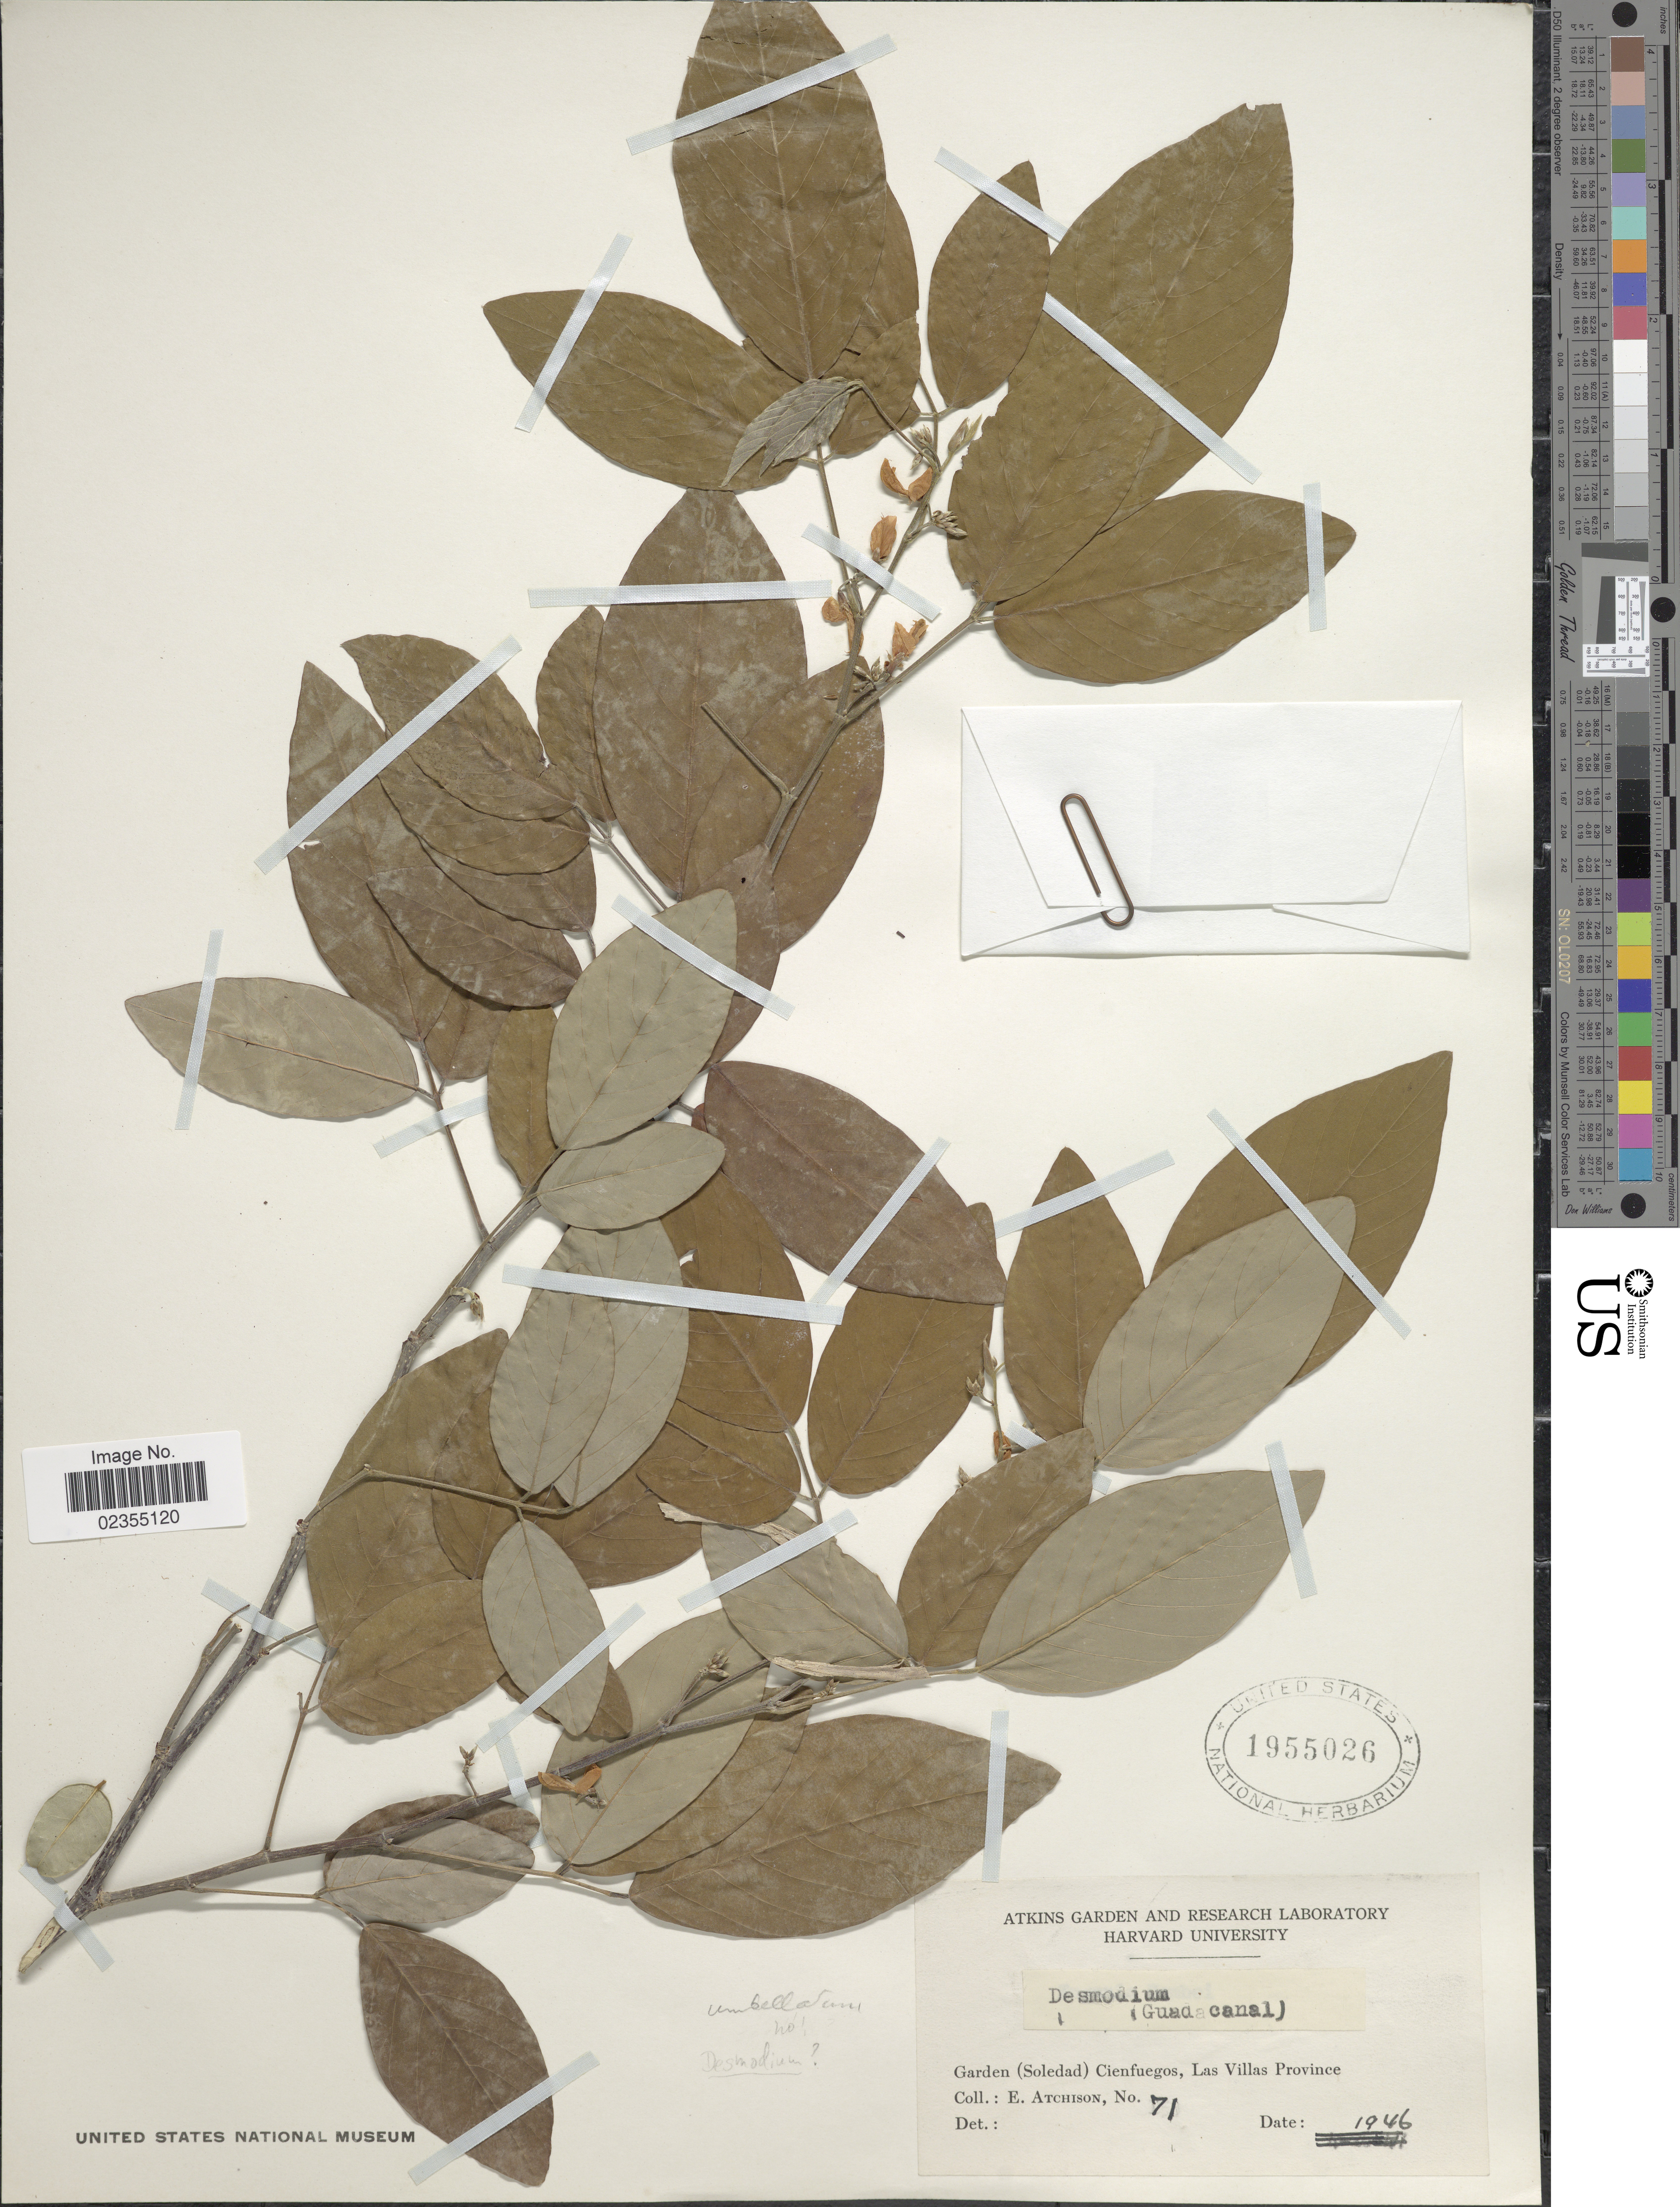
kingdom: Plantae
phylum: Tracheophyta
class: Magnoliopsida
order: Fabales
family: Fabaceae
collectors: E. Atchison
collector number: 71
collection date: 1946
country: Cuba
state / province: Las Villas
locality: Garden (Soledad) Cienfuegos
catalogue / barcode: US 1955026